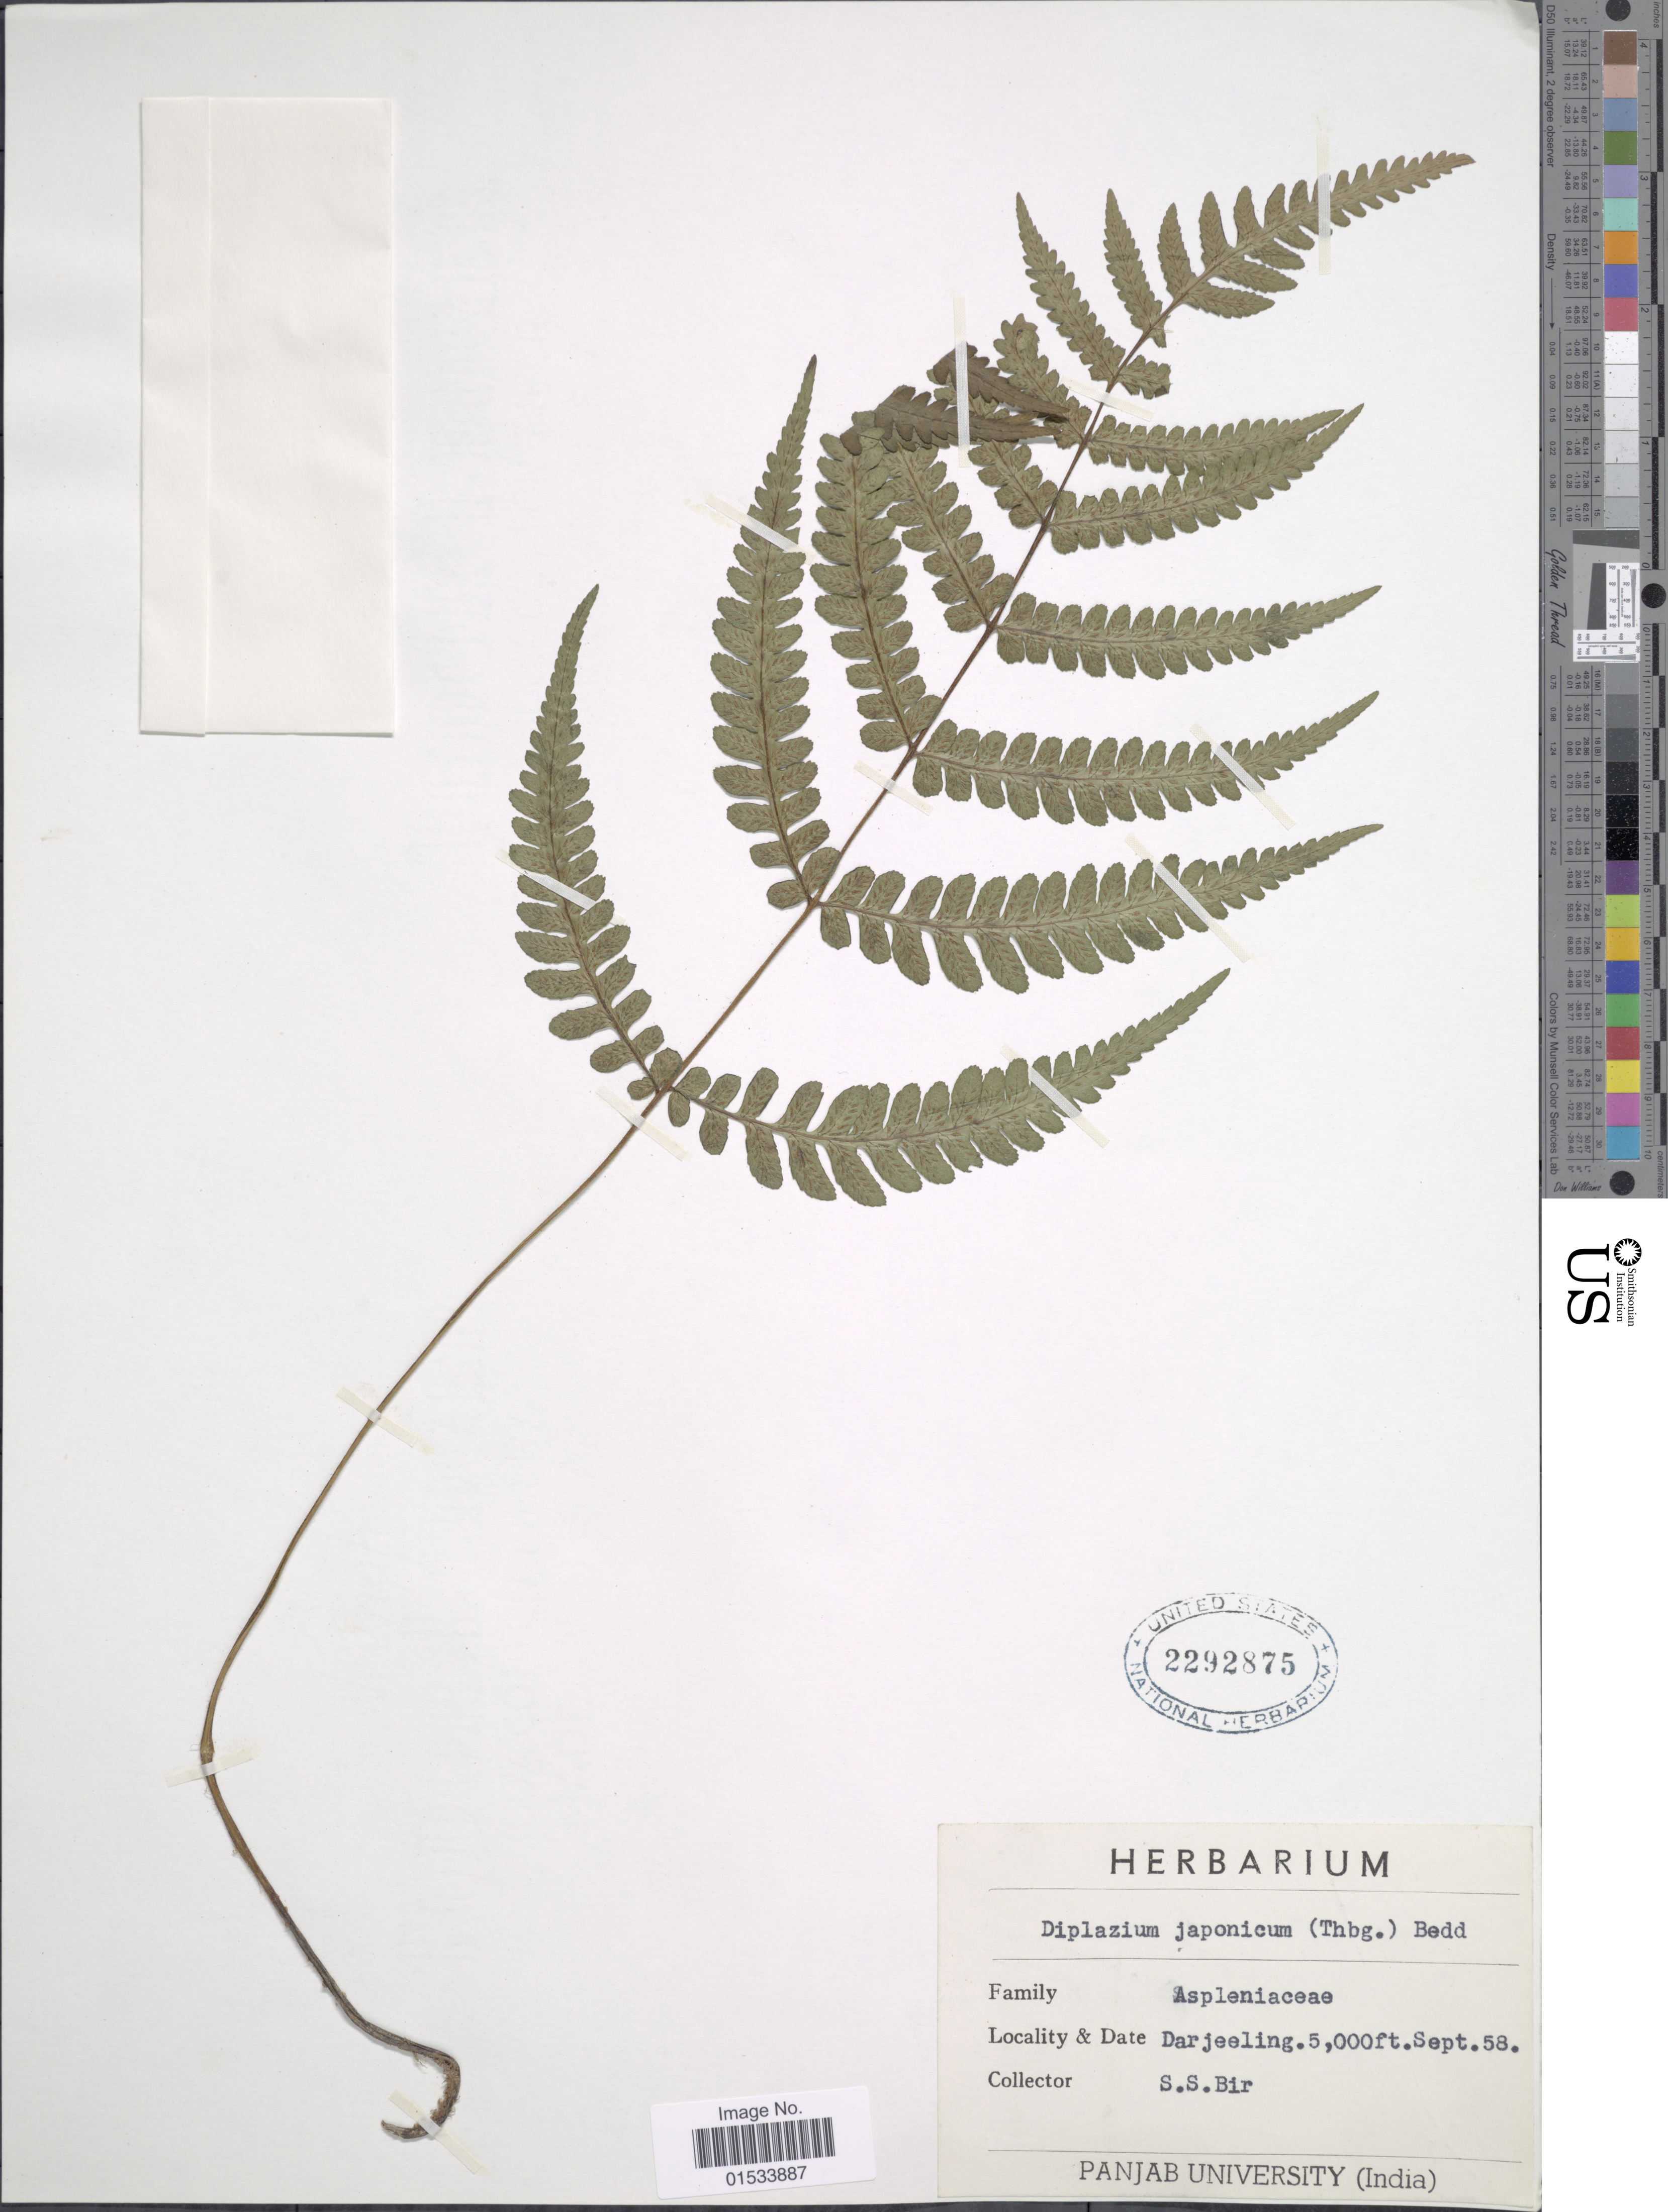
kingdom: Plantae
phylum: Tracheophyta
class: Polypodiopsida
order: Polypodiales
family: Athyriaceae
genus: Diplazium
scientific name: Diplazium japonicum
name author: (Thunb.) Copel.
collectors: S. S. Bir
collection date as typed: Transcribed d/m/y: /9/58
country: India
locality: Darjeeling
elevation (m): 1524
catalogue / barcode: US 2292875